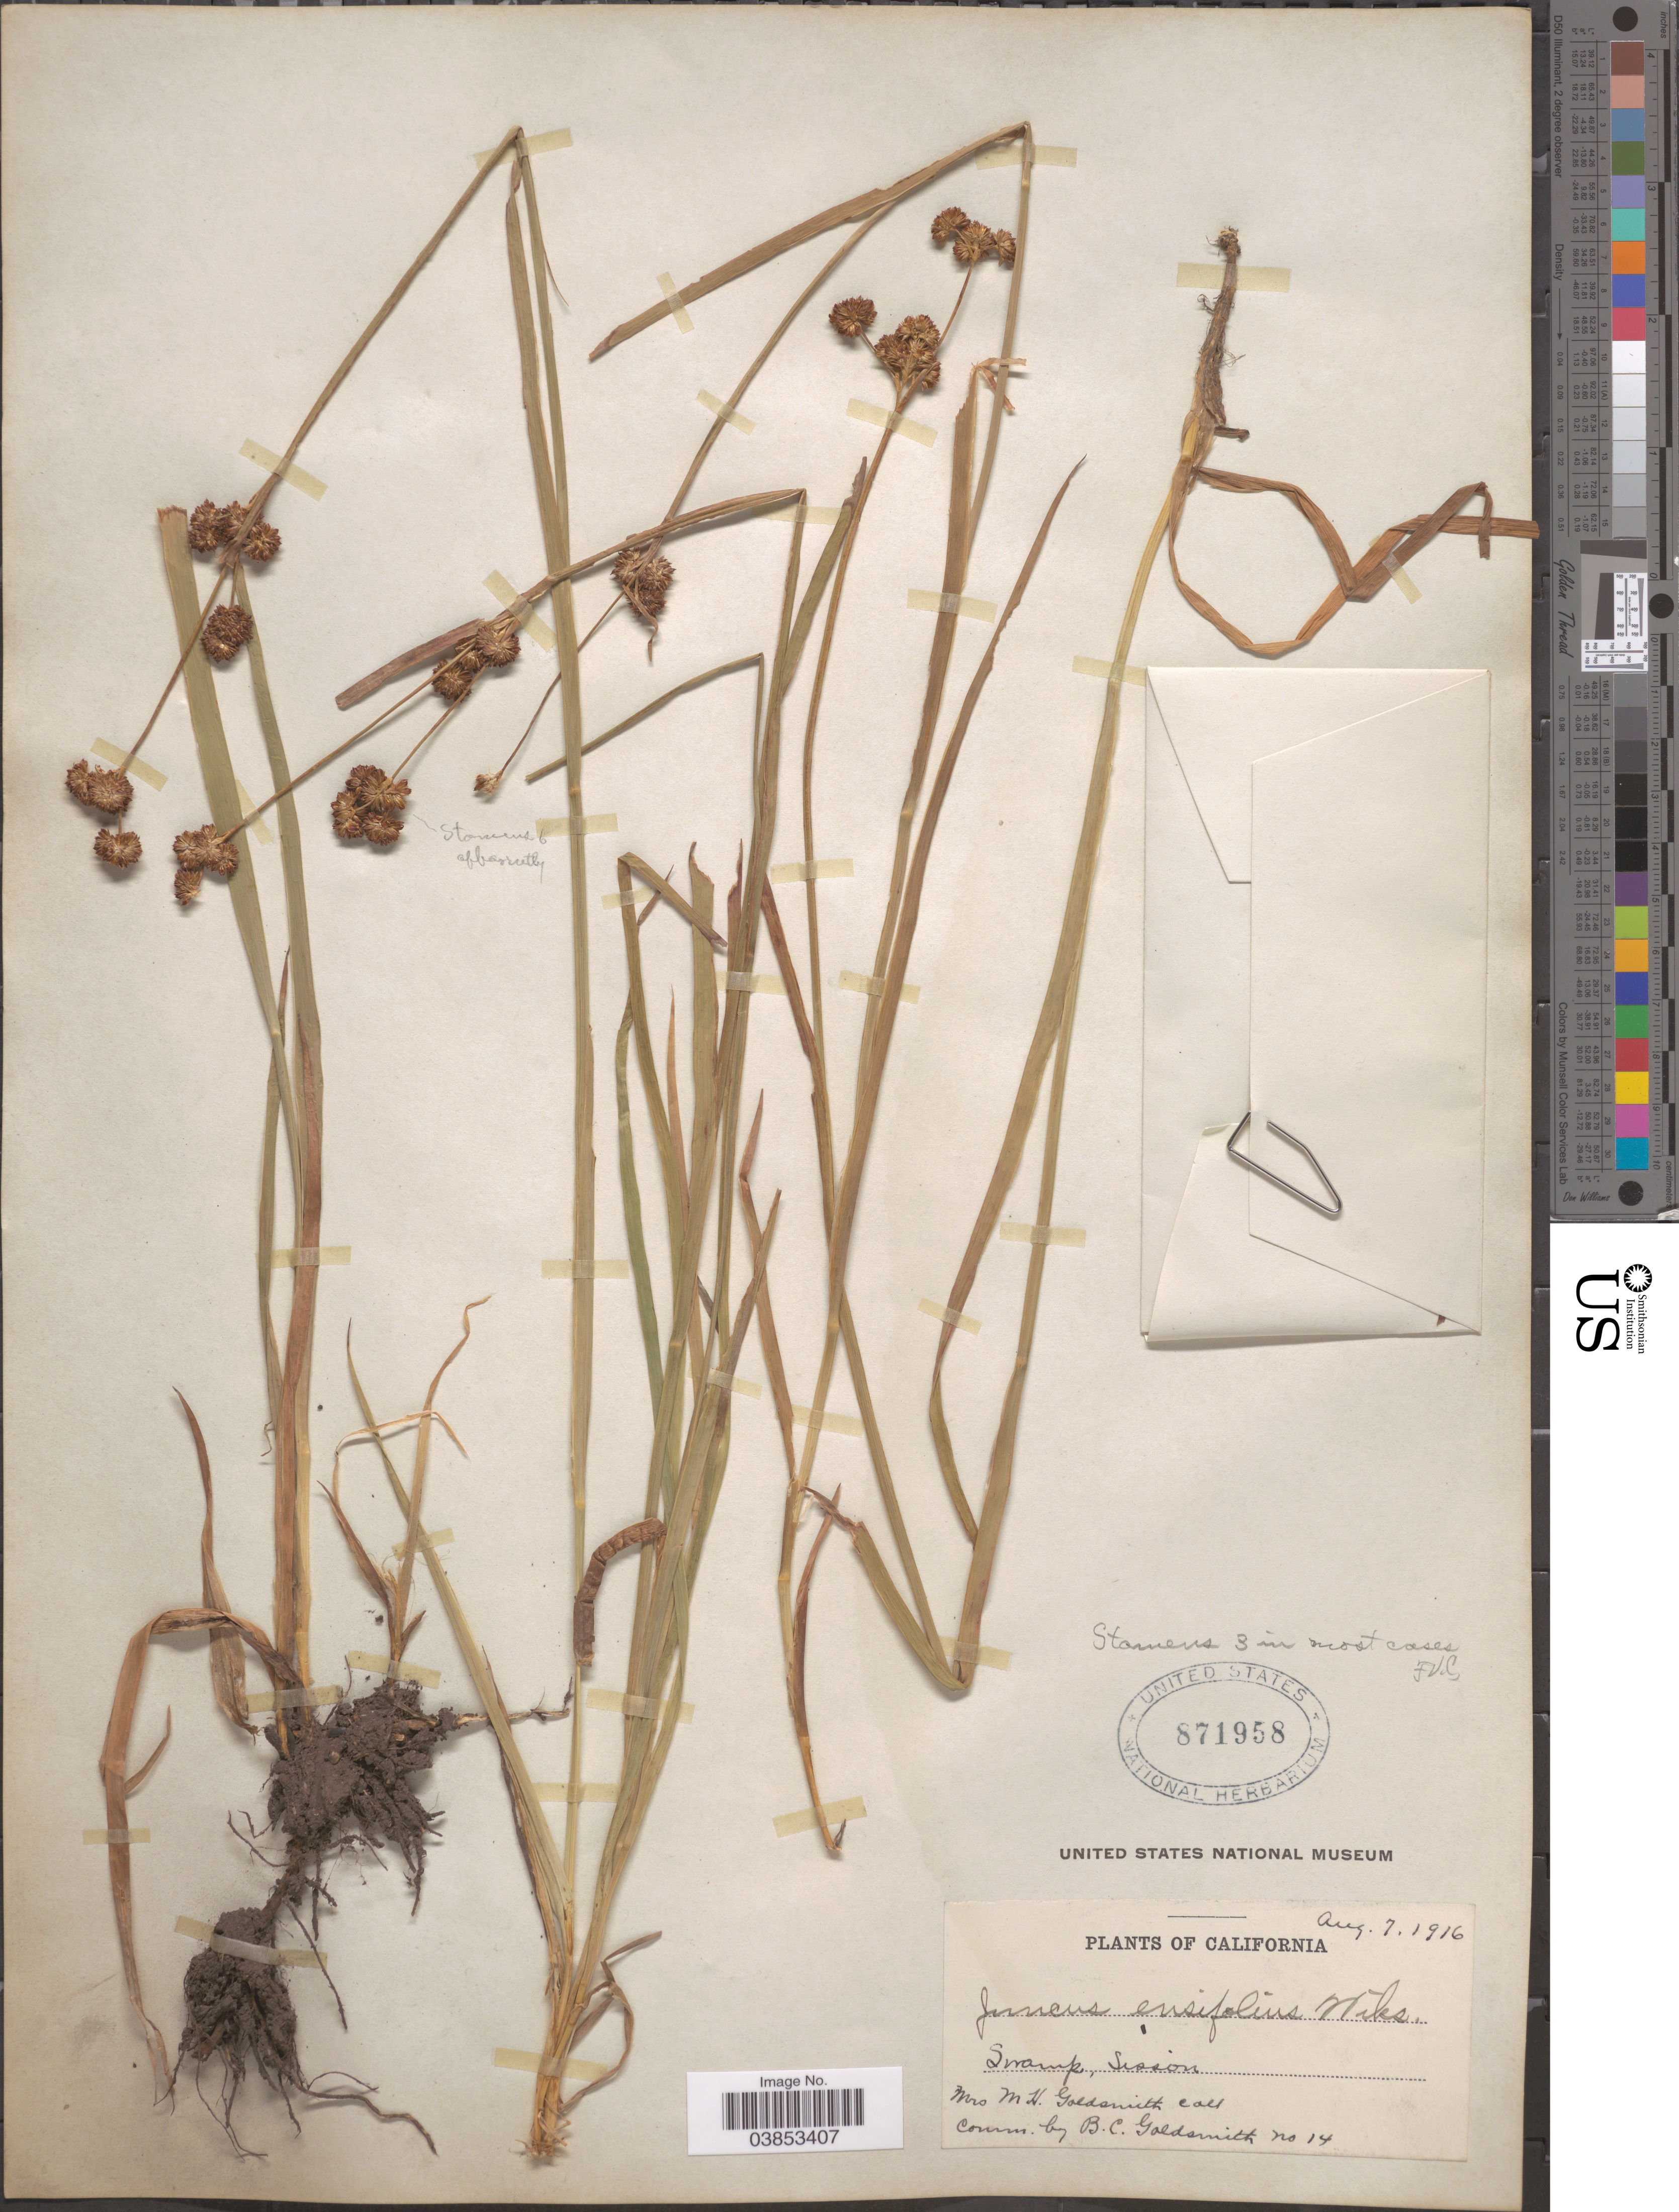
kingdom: Plantae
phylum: Tracheophyta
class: Liliopsida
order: Poales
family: Juncaceae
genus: Juncus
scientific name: Juncus ensifolius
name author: Wikstr.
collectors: M. Goldsmith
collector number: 14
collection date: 1916-08-07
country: United States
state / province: California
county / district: Siskiyou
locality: Sisson.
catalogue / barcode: US 871958